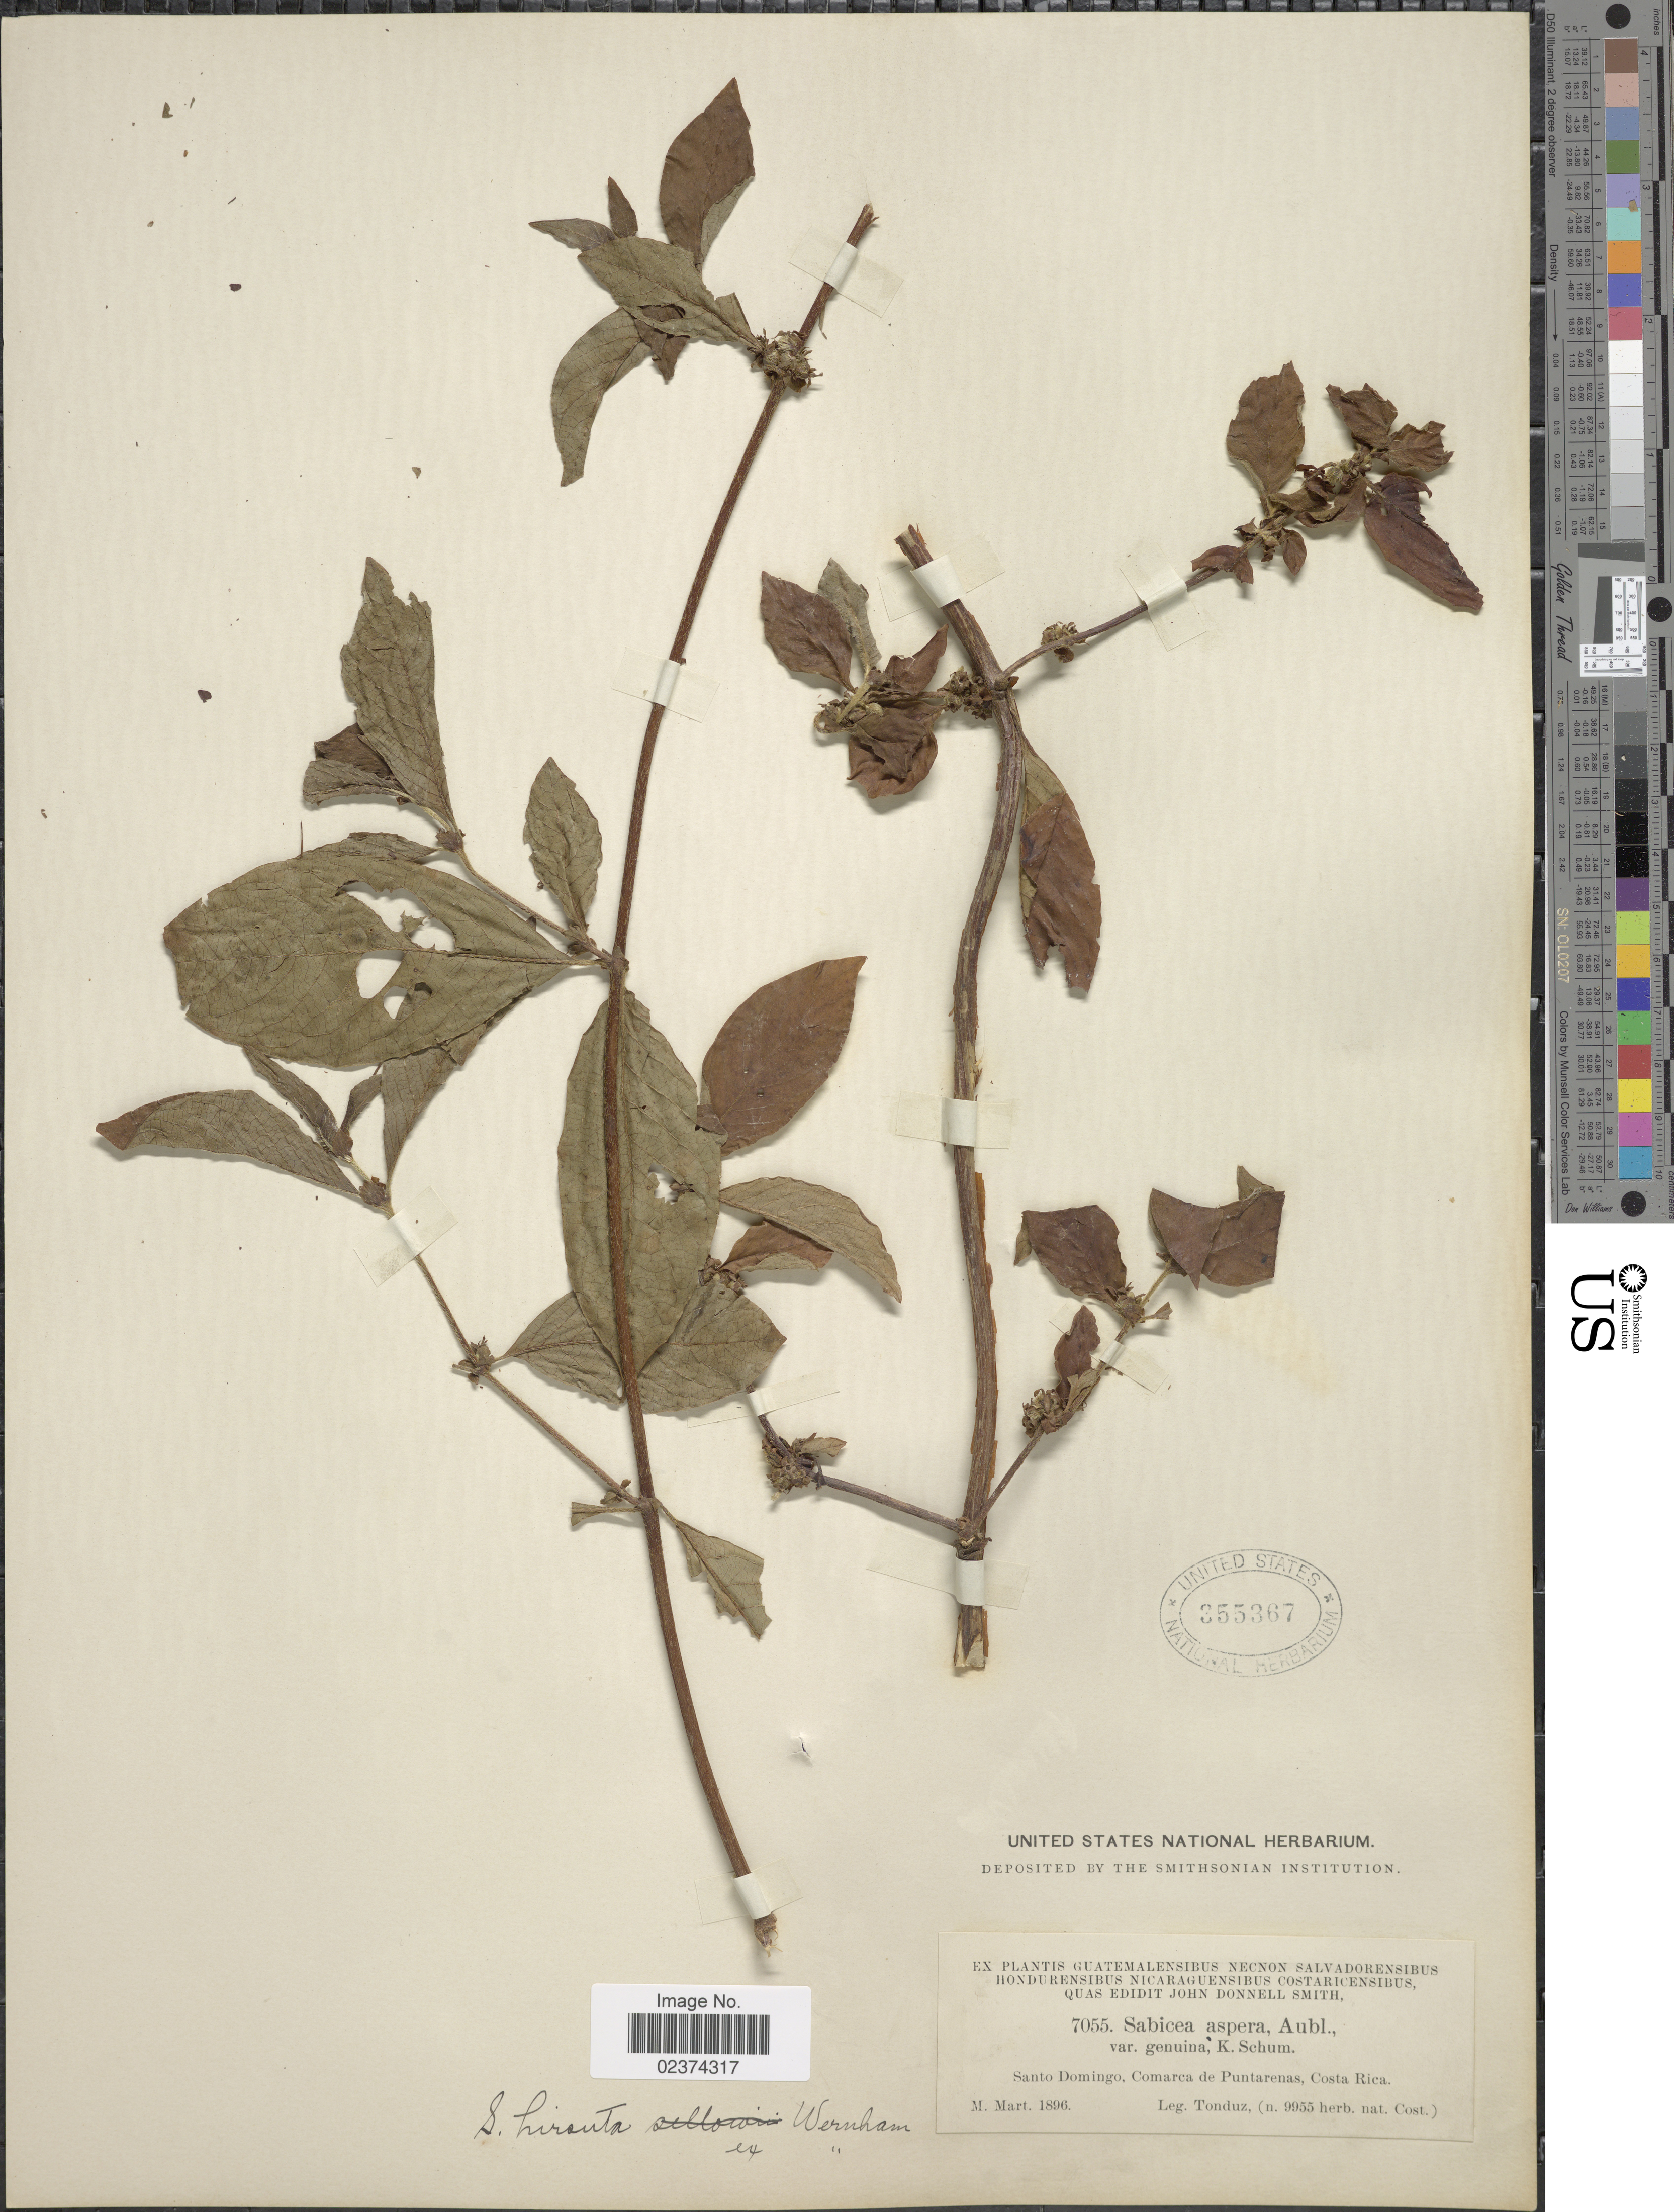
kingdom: Plantae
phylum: Tracheophyta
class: Magnoliopsida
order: Gentianales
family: Rubiaceae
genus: Sabicea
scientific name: Sabicea hirsuta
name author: Kunth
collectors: A. Tonduz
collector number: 7055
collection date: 1896-03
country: Costa Rica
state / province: Puntarenas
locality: Santo Domingo, Comarca de Puntarenas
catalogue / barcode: US 355367